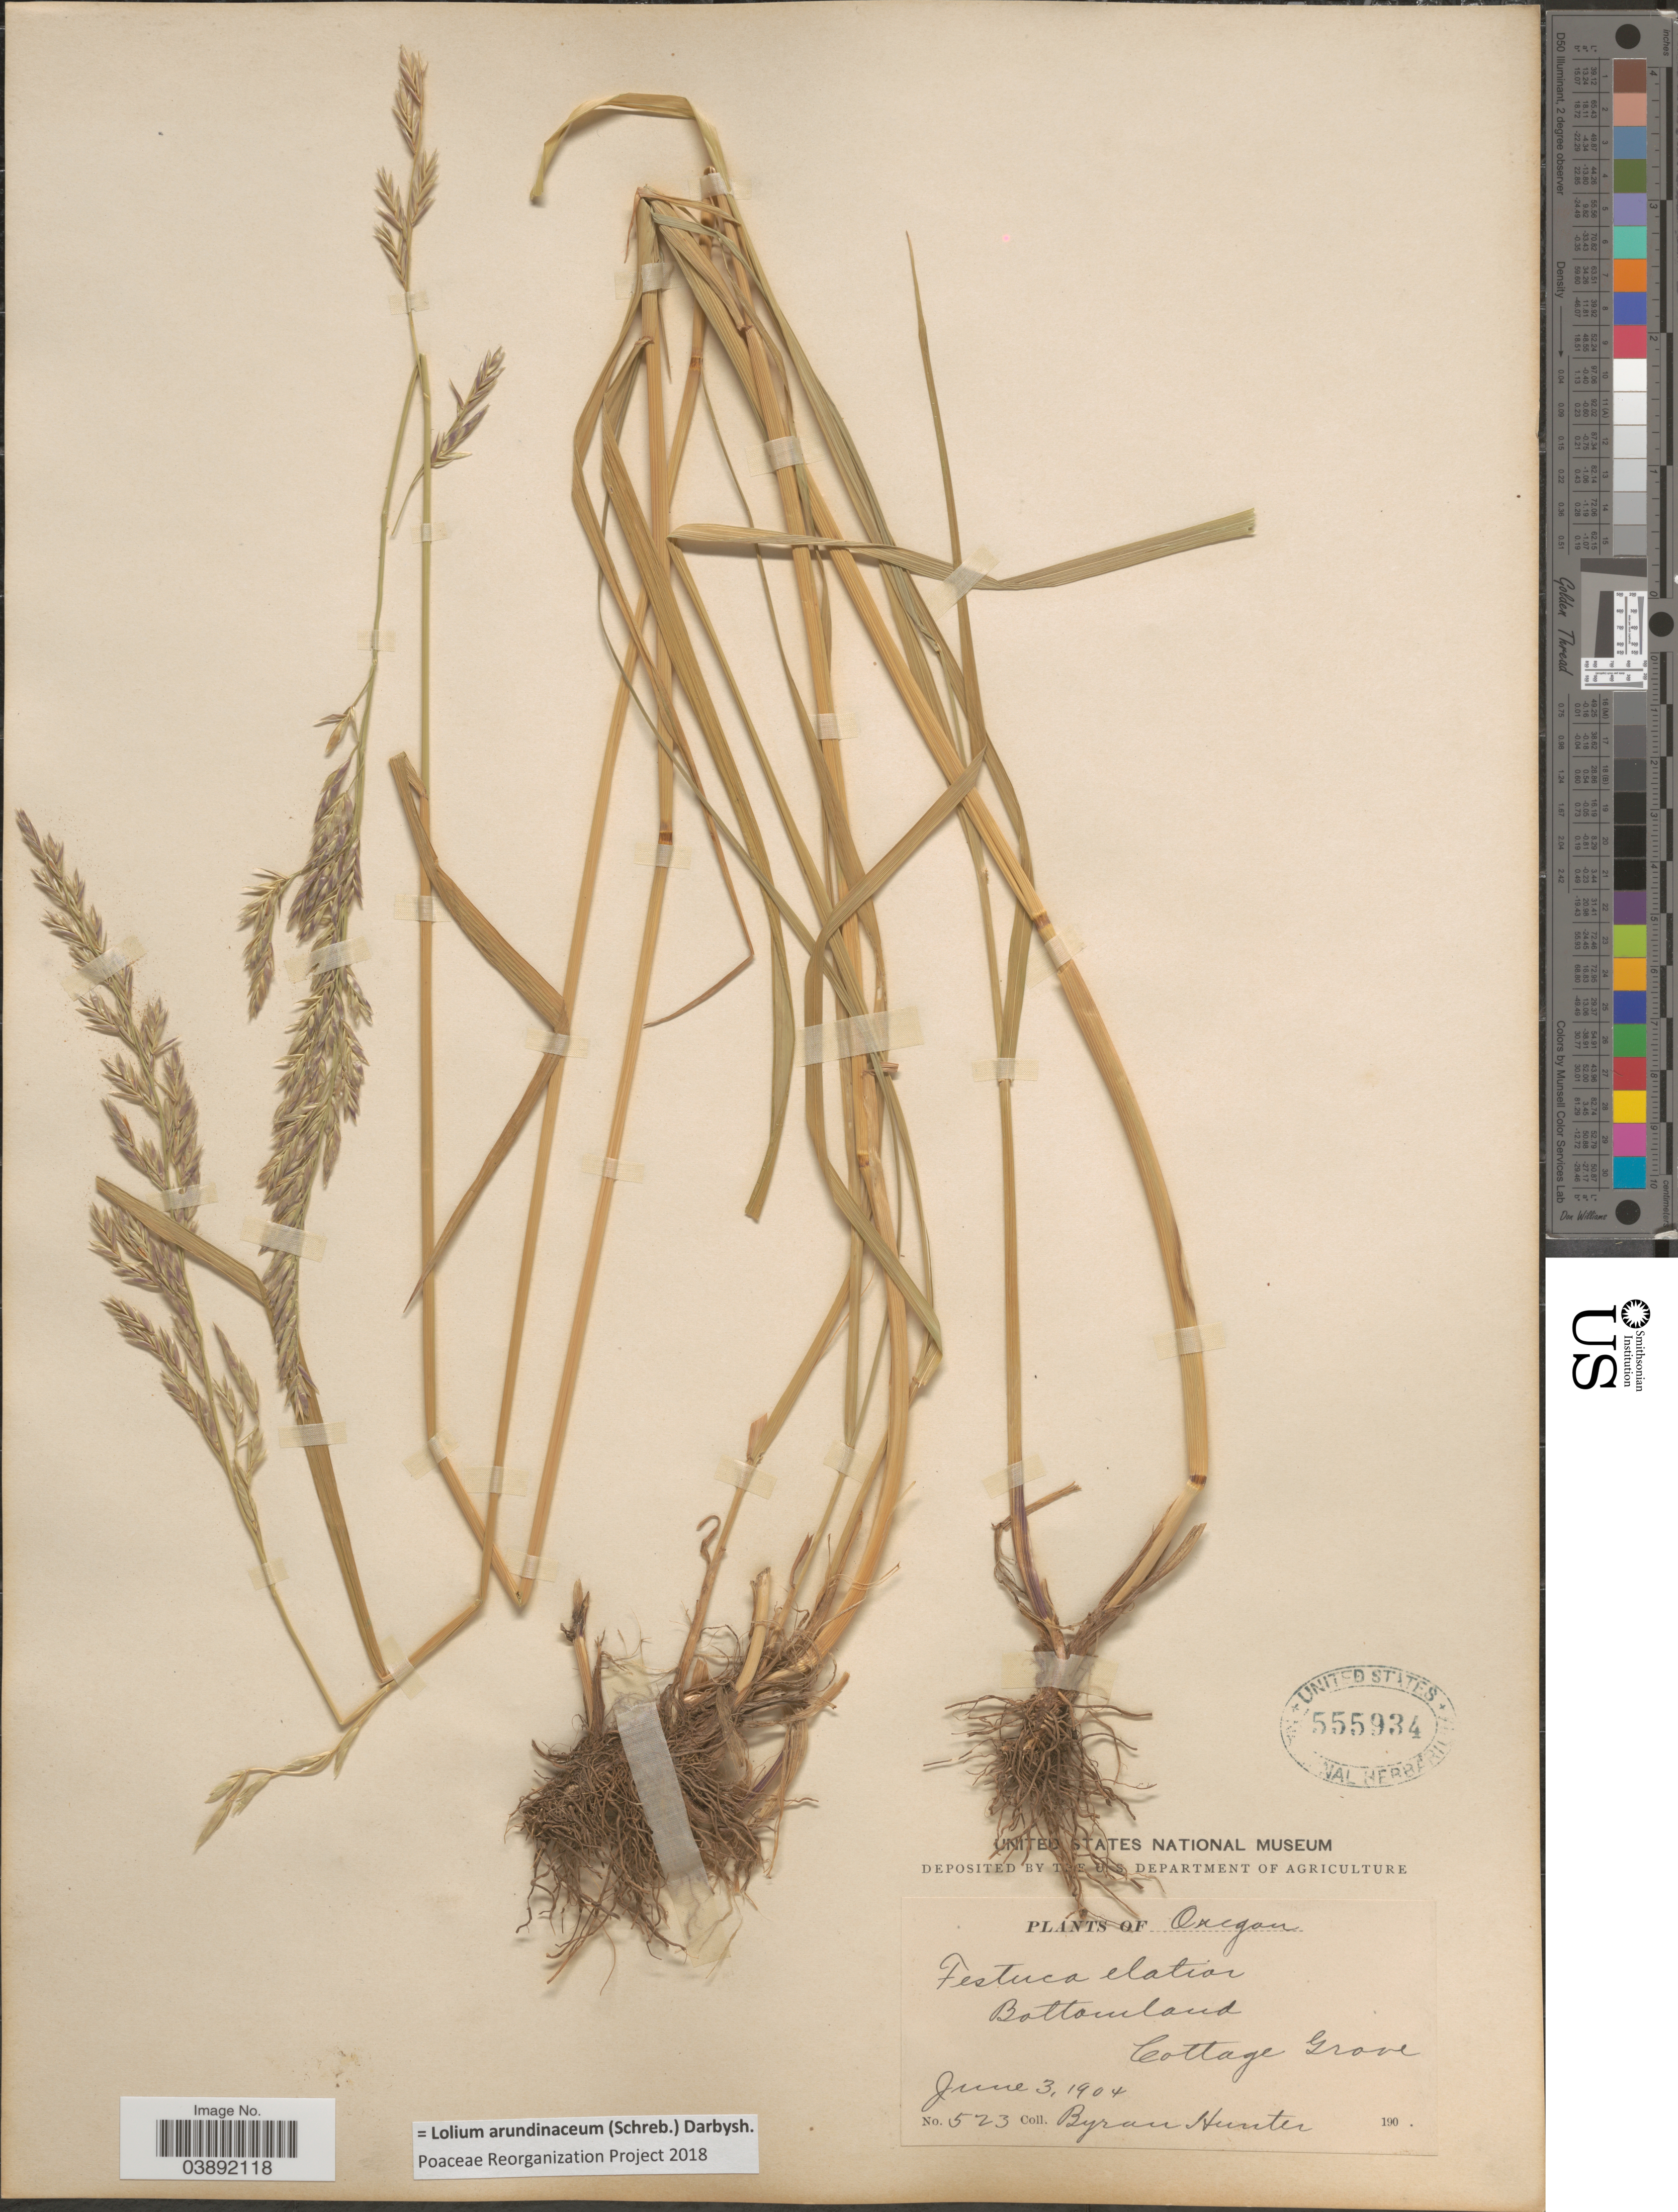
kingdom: Plantae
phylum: Tracheophyta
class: Liliopsida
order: Poales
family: Poaceae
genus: Lolium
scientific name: Lolium arundinaceum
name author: (Schreb.) Darbysh.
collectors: B. Hunter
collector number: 523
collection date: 1904-06-03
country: United States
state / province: Oregon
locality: Bottomland, Cottage Grove.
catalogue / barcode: US 555934